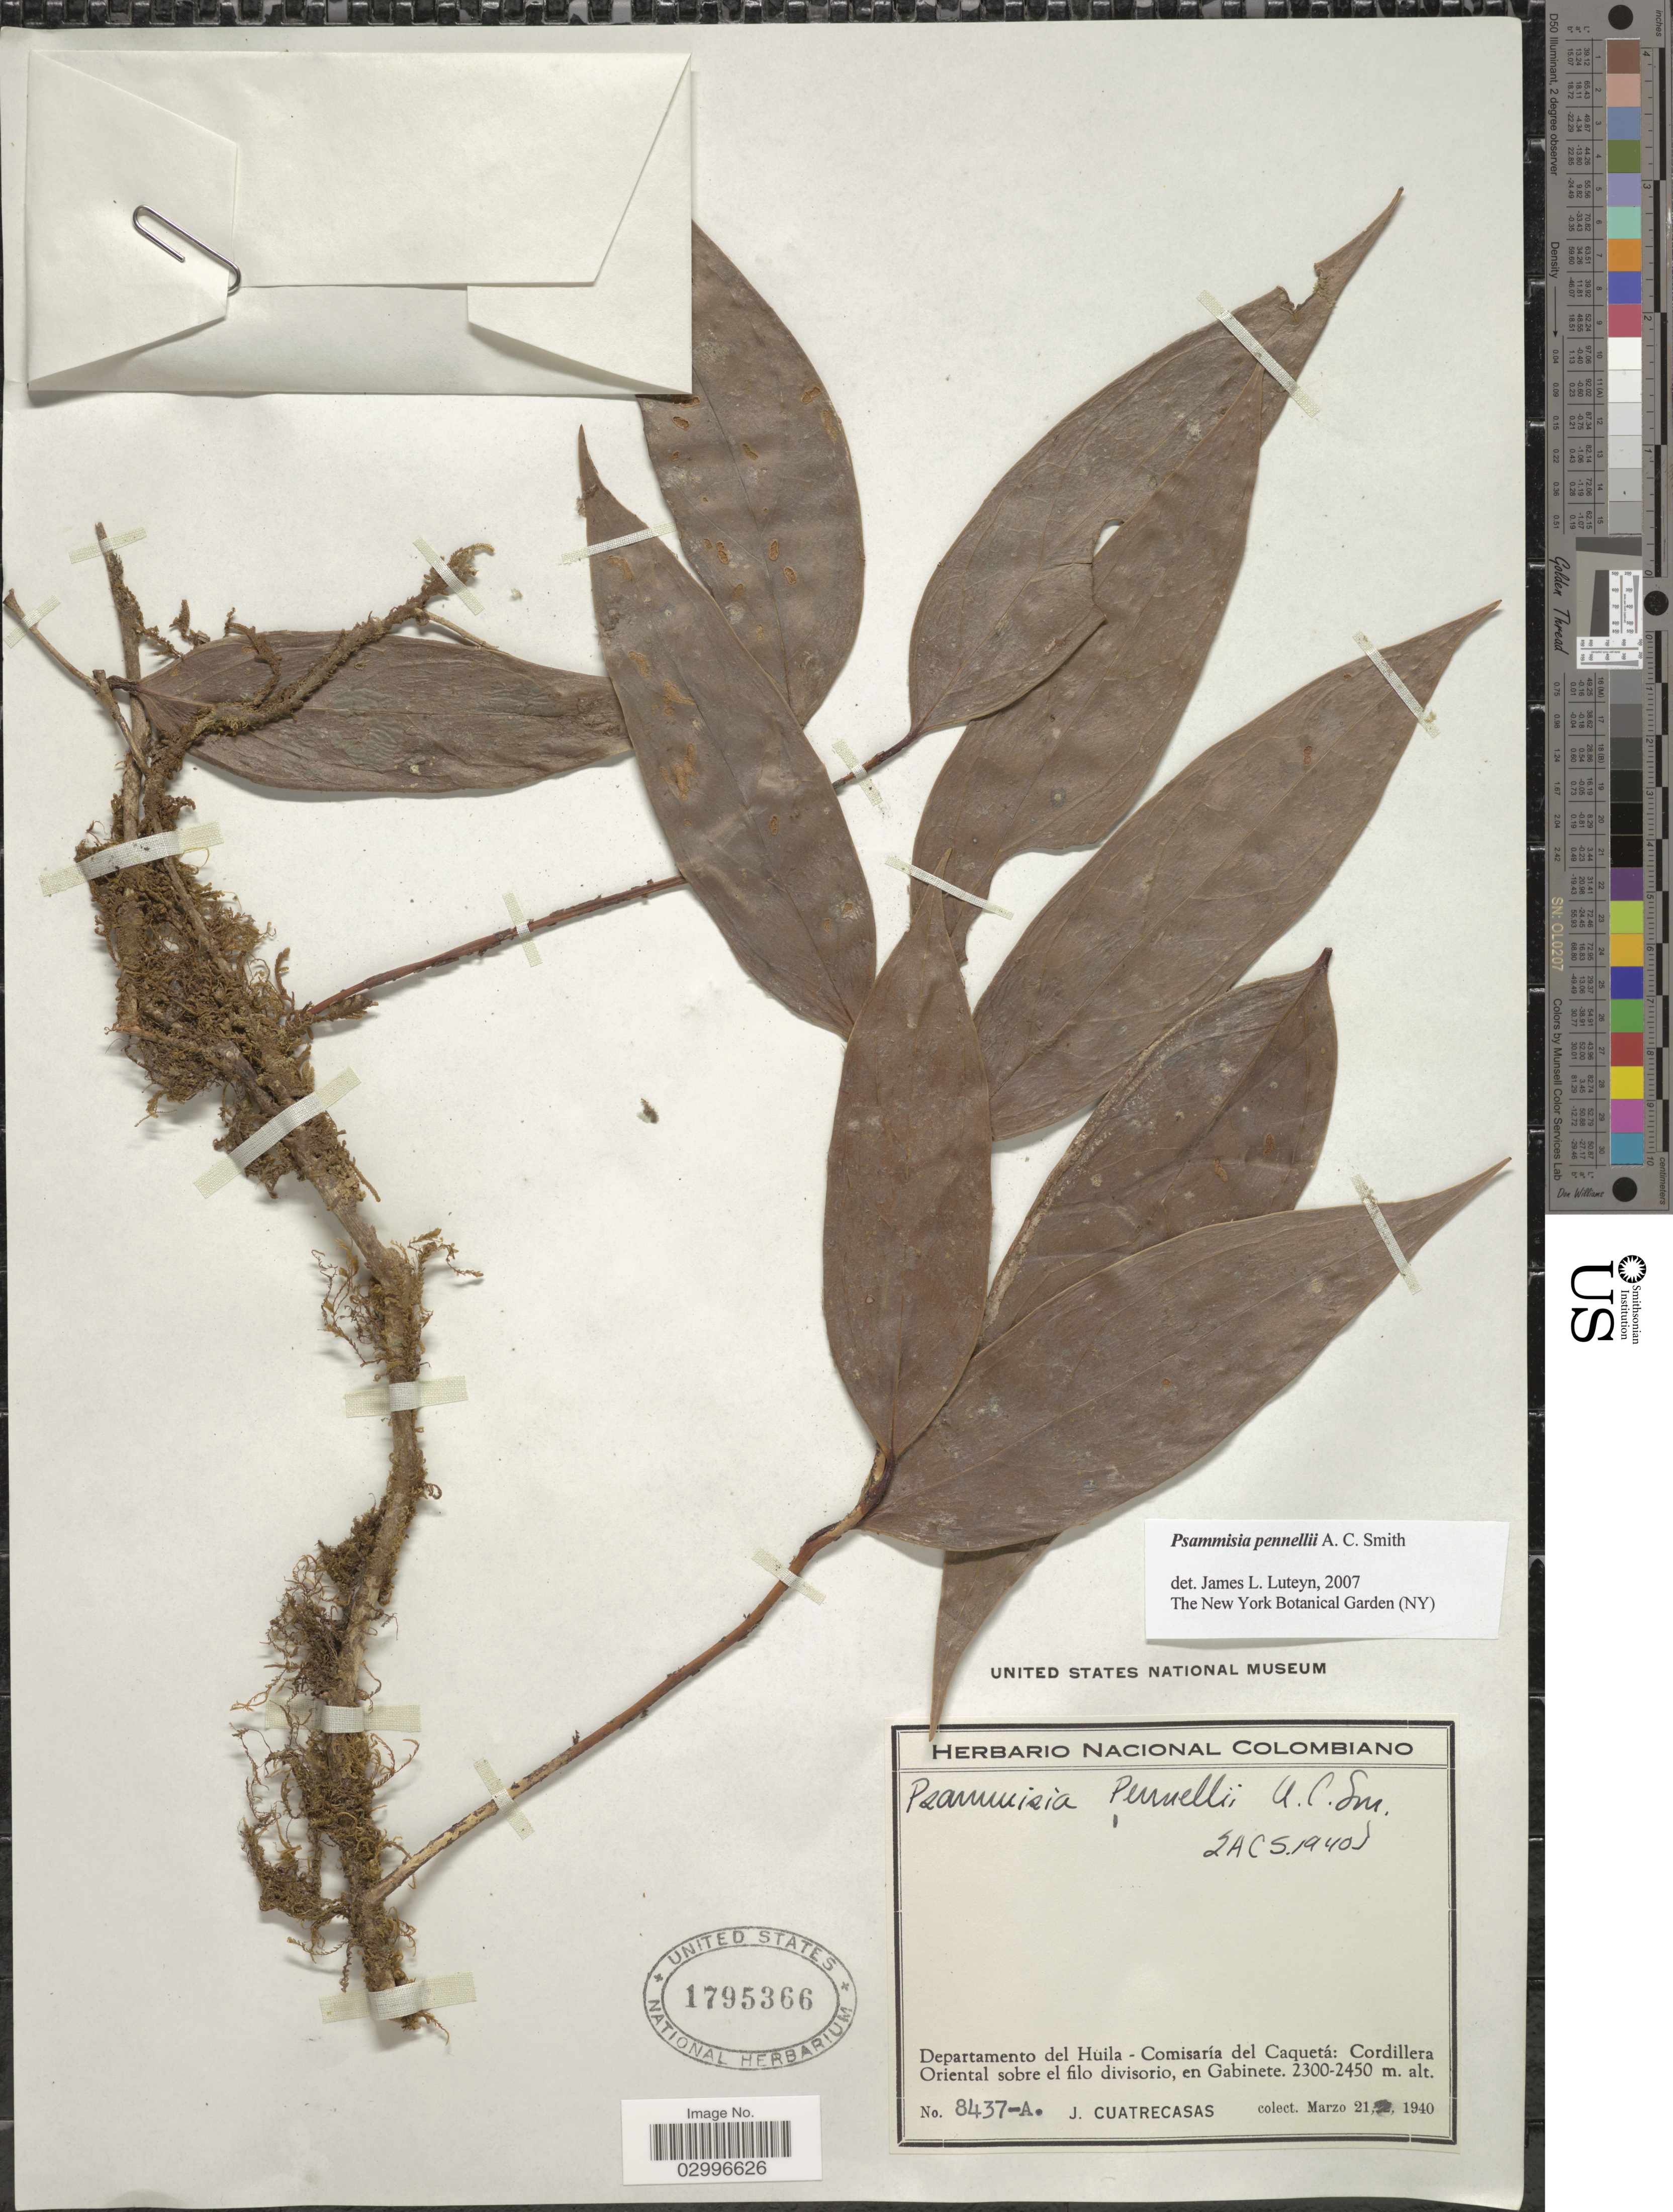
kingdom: Plantae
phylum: Tracheophyta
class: Magnoliopsida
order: Ericales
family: Ericaceae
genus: Psammisia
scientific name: Psammisia pennellii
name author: A.C. Sm.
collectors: J. Cuatrecasas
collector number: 8437-A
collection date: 1940-03-21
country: Colombia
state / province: Huila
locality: Departamento del Huila - Comisaría del Caquetá: Cordillera Oriental sobre el filo divisorio, en Gabinete.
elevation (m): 2300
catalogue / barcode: US 1795366